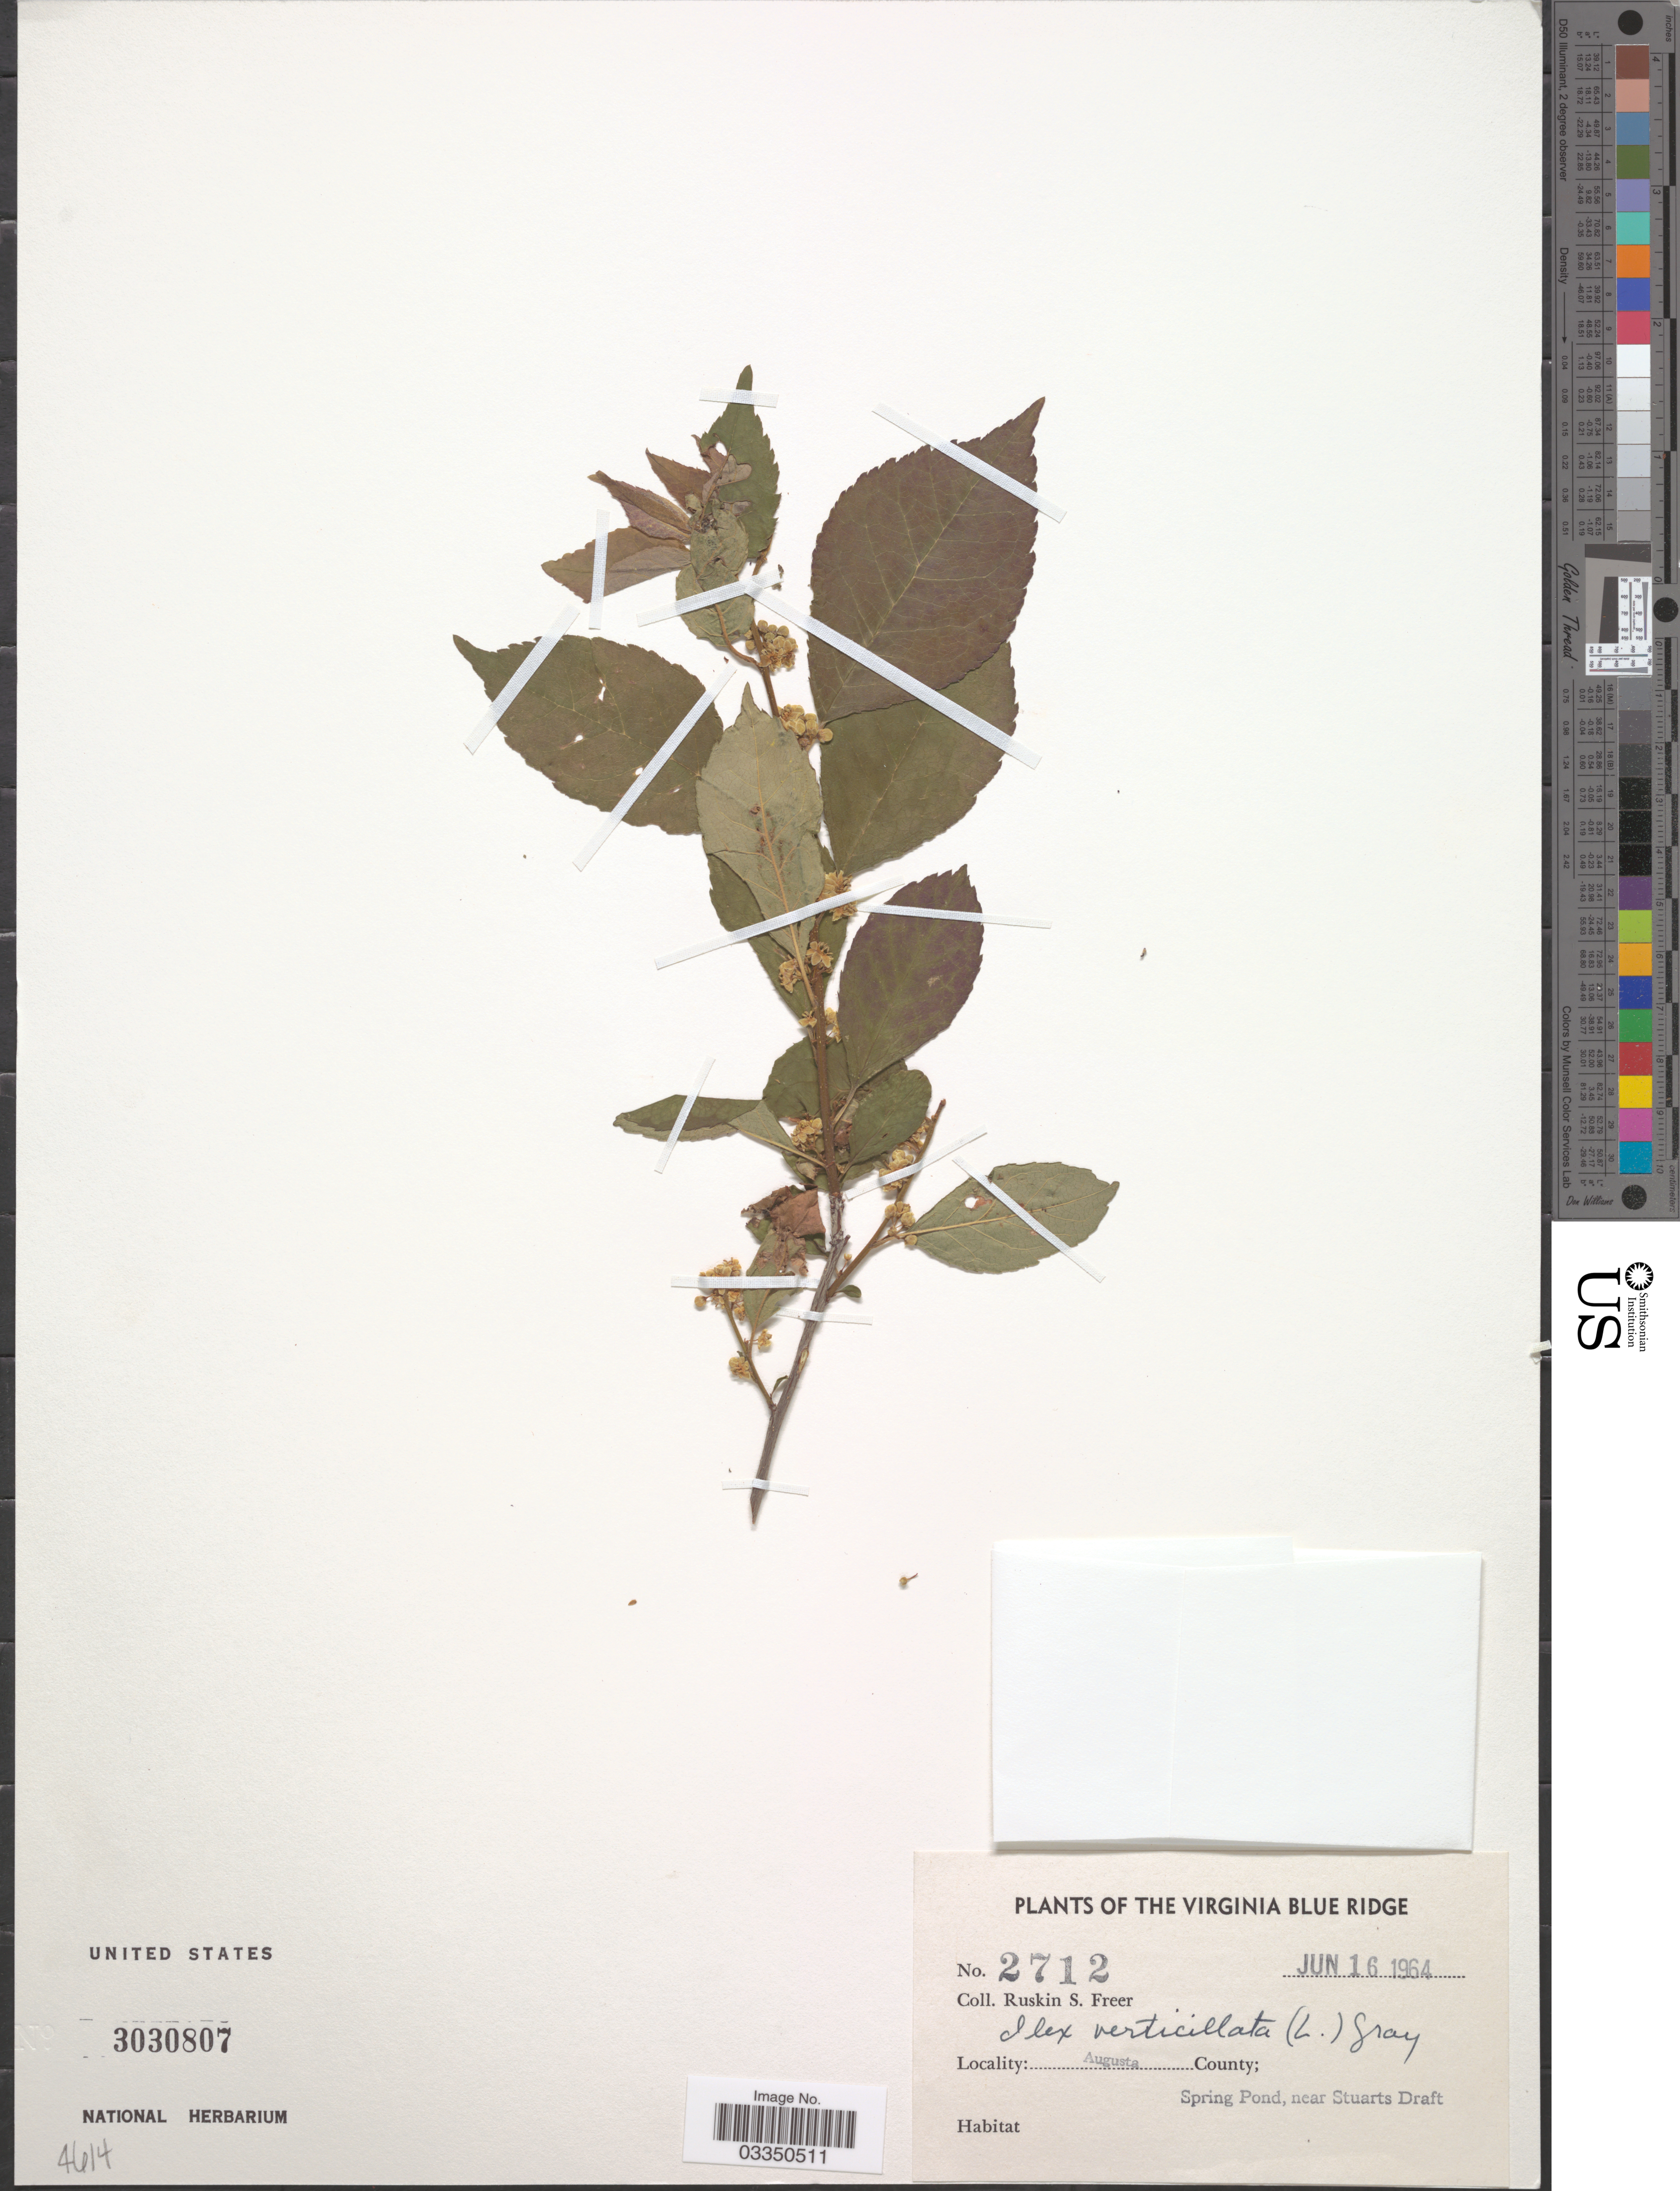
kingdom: Plantae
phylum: Tracheophyta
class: Magnoliopsida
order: Aquifoliales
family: Aquifoliaceae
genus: Ilex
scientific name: Ilex verticillata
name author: (L.) A. Gray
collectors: R. Freer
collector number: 2712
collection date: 1964-06-16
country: United States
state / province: Virginia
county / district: Augusta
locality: The Virginia Blue Ridge. Augusta County; Spring Pond, near Stuarts Draft.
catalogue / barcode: US 3030807